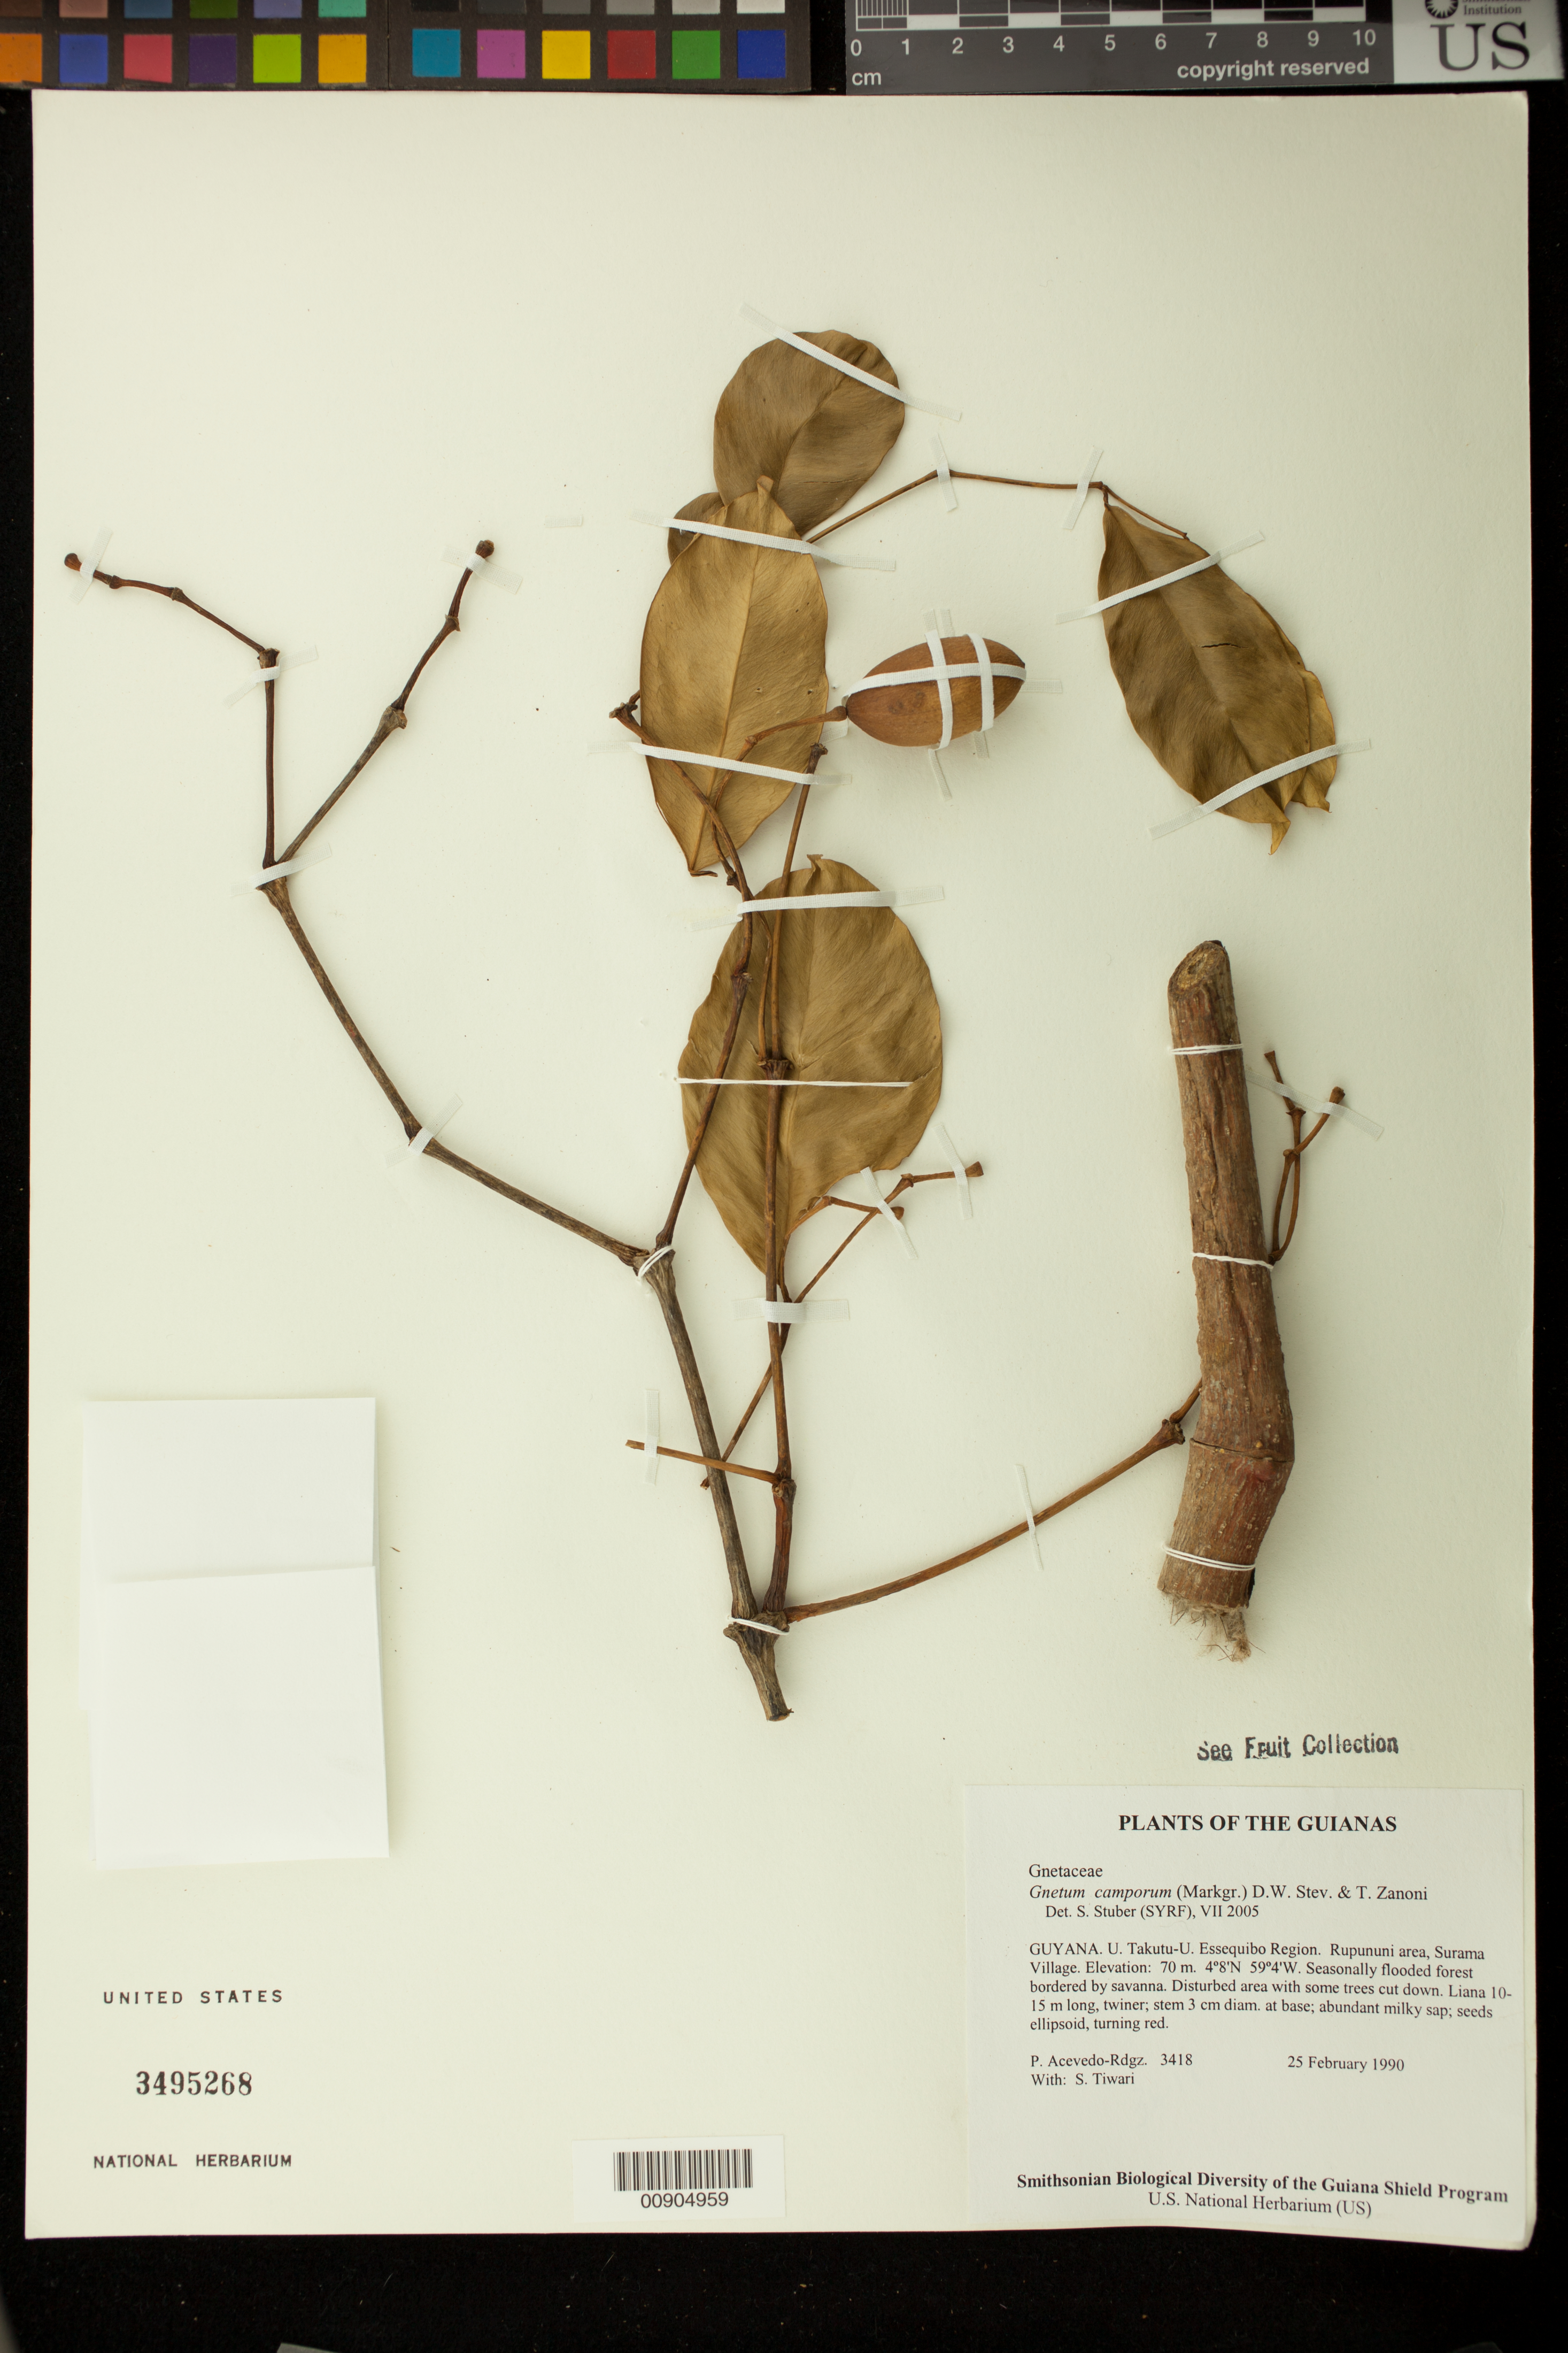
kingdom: Plantae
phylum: Tracheophyta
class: Gnetopsida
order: Gnetales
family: Gnetaceae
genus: Gnetum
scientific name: Gnetum camporum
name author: (Markgr.) D.W. Stev. & Zanoni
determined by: Stuber, S.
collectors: P. Acevedo-Rodr. & S. Tiwari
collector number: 3418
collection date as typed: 25 Feb 1990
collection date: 1990-02-25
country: Guyana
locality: U. Takutu - U. Essequibo. Rupununi area, Surama Village.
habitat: Seasonally flooded forest bordered by savanna. Disturbed area with some trees cut down.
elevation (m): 70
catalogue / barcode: US 3495268